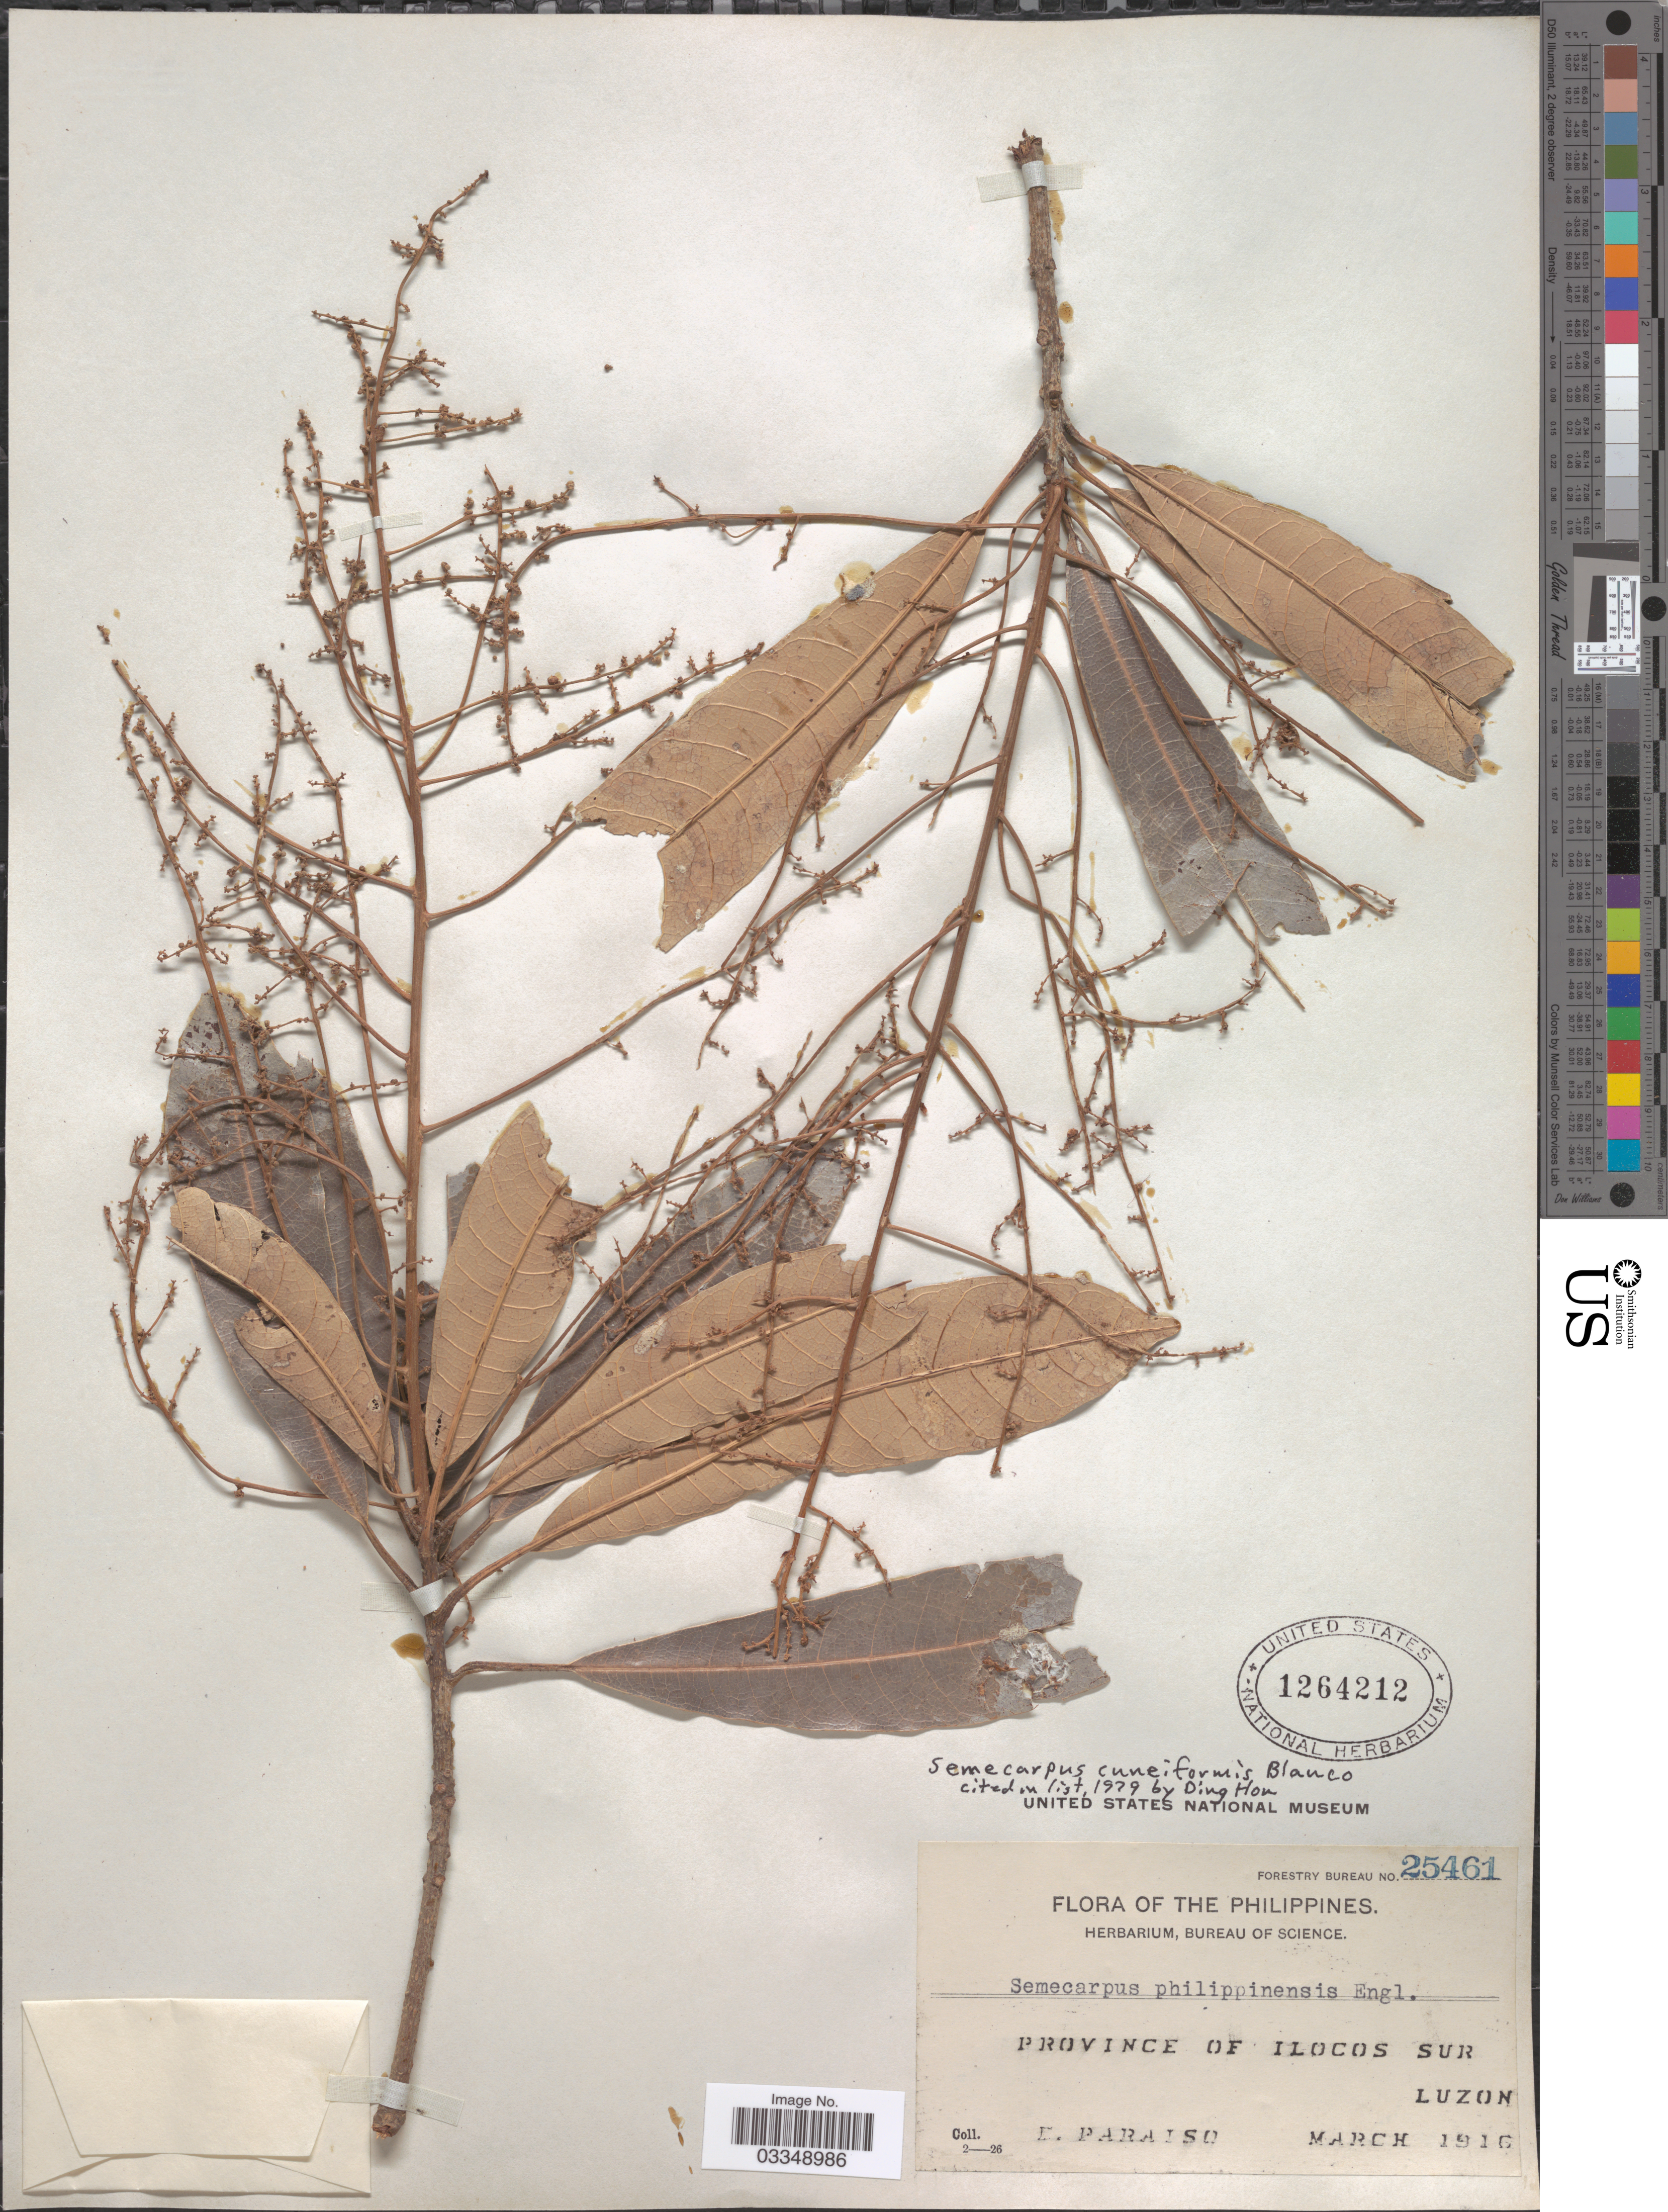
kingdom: Plantae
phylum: Tracheophyta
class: Magnoliopsida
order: Sapindales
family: Anacardiaceae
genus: Semecarpus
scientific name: Semecarpus cuneiformis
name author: Blanco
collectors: E. Paraiso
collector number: Forestry Bureau 25461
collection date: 1916-03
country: Philippines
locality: Province of Ilocos Sur. Luzon.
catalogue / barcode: US 1264212